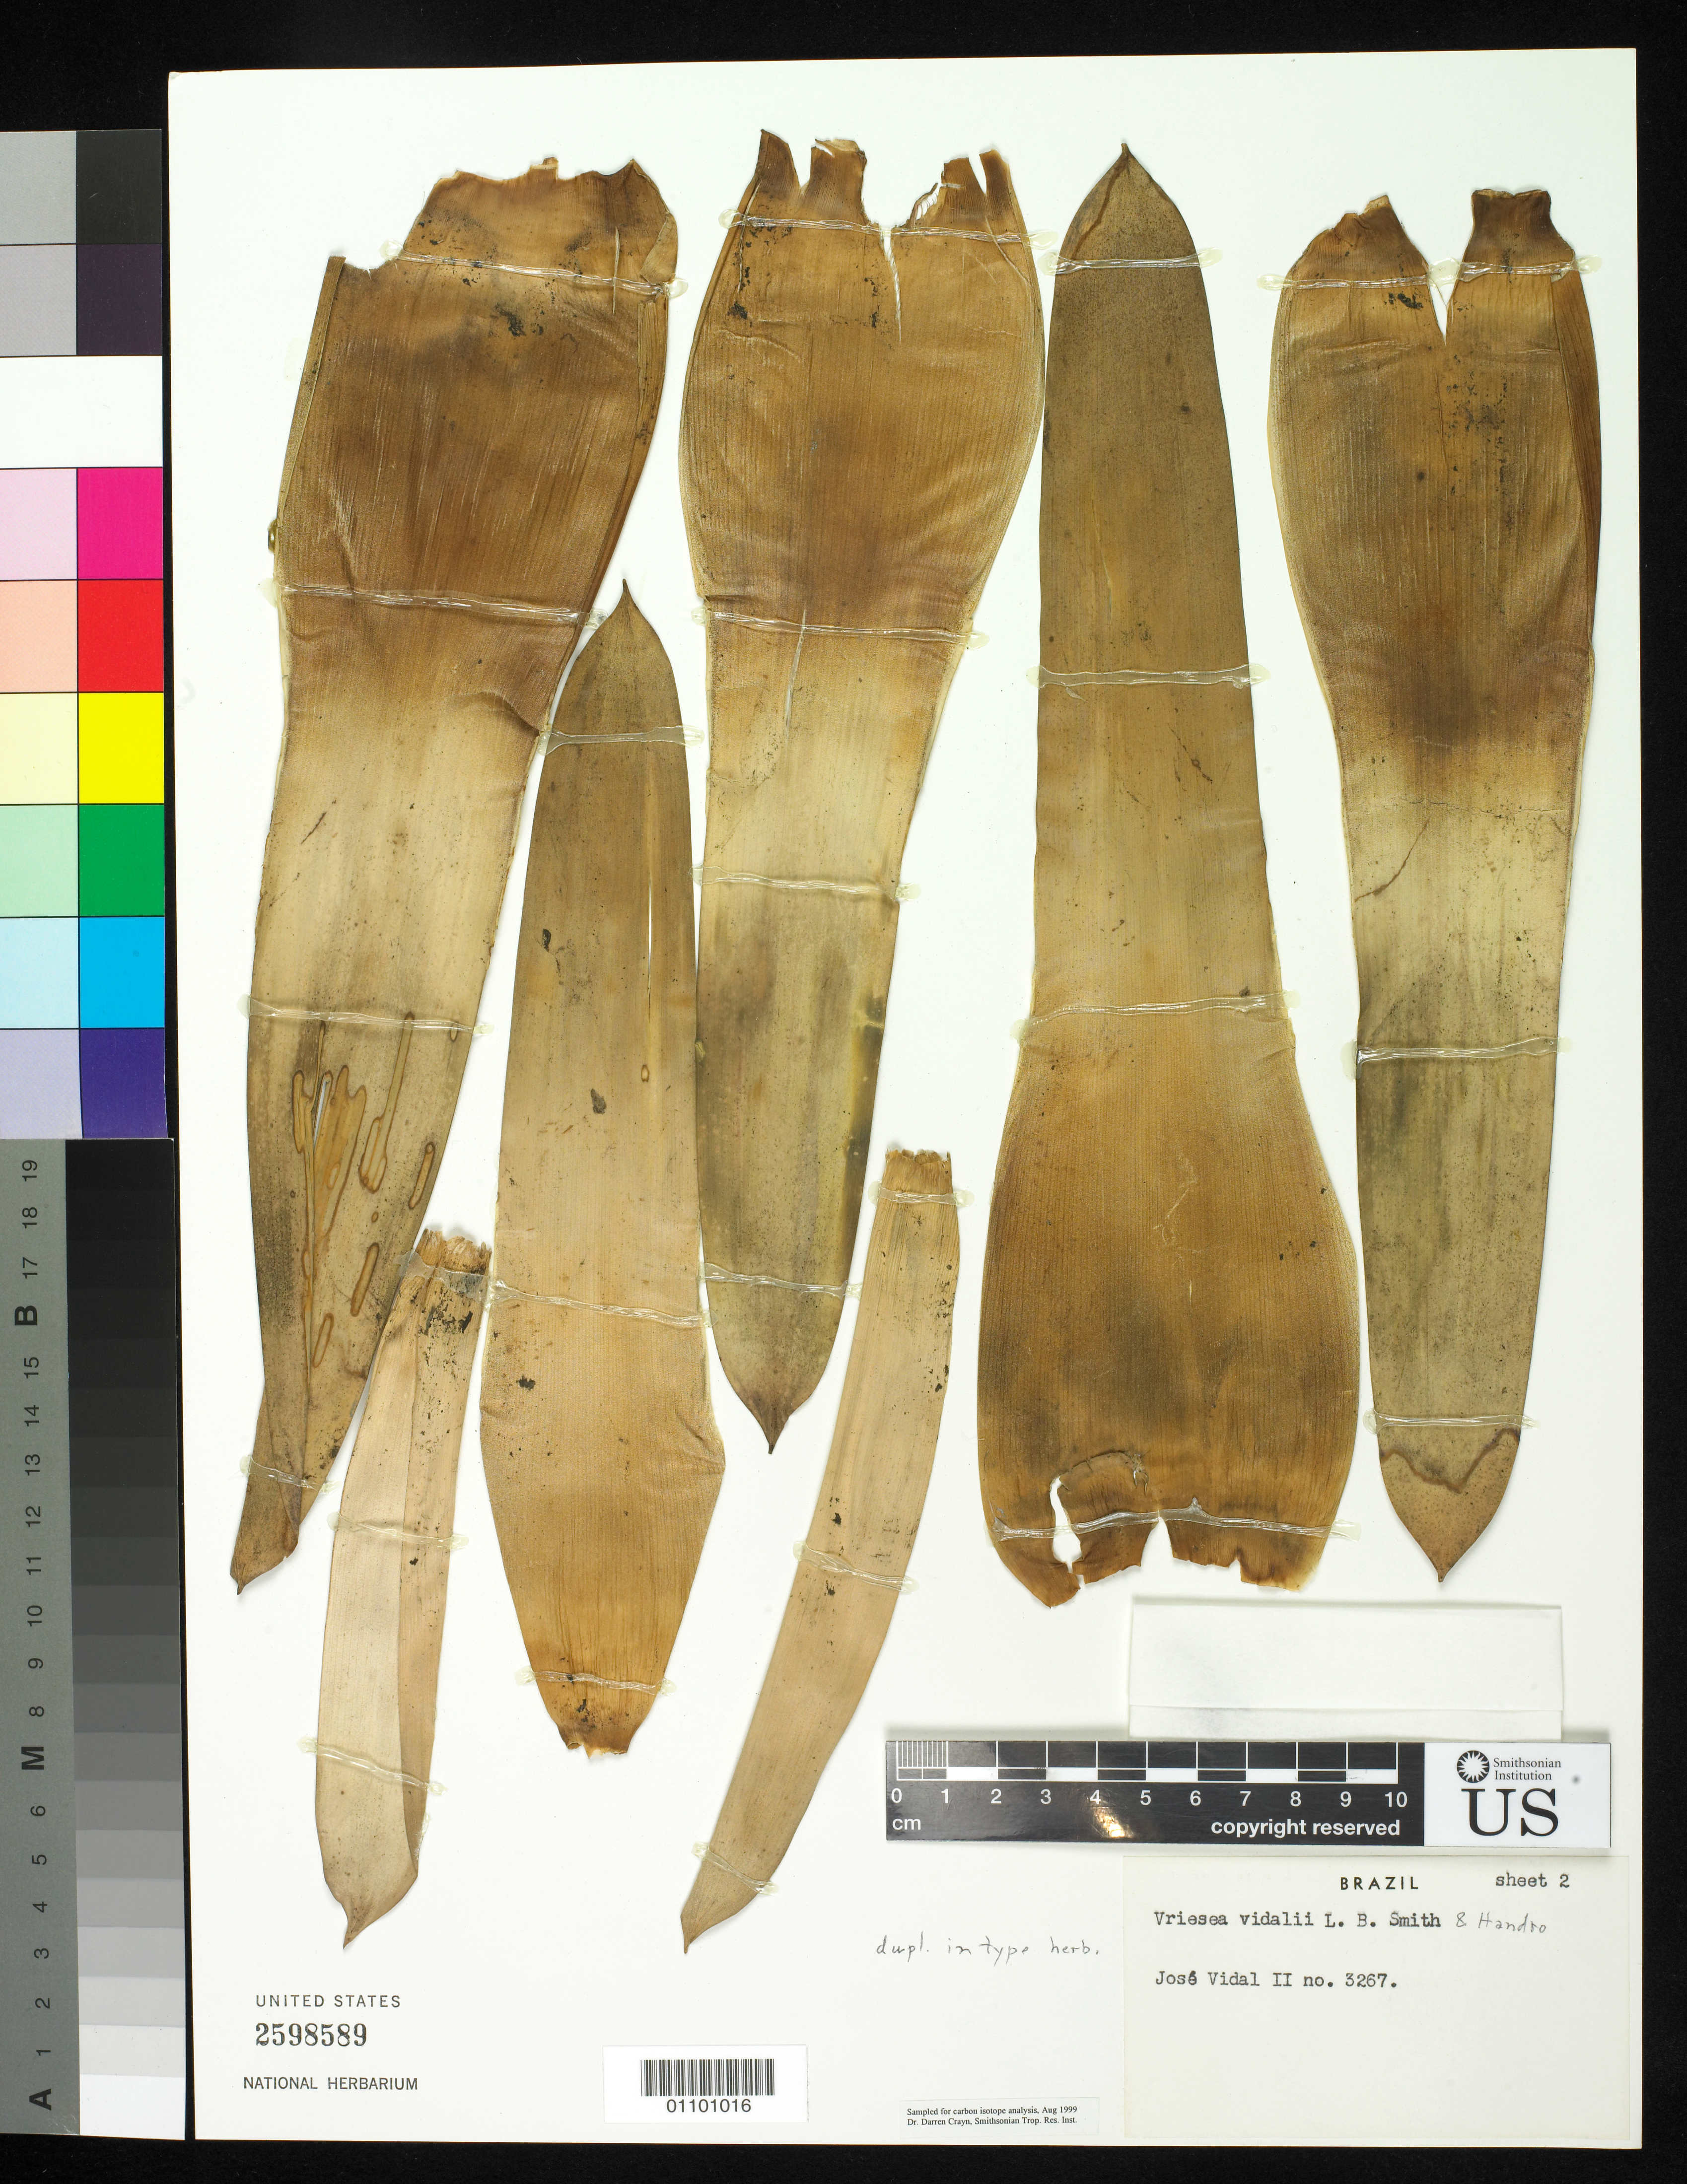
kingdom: Plantae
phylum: Tracheophyta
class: Liliopsida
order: Poales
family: Bromeliaceae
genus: Vriesea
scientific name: Vriesea vidalii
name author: L.B. Sm. & Handro in L.B. Sm.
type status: Isotype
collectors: J. Vidal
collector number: II 3267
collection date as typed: Jun 1952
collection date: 1952-06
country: Brazil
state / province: Rio de Janeiro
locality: Near Abrio no. 2, Serro dos Orgaos, Terezopolis.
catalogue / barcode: US 2598589